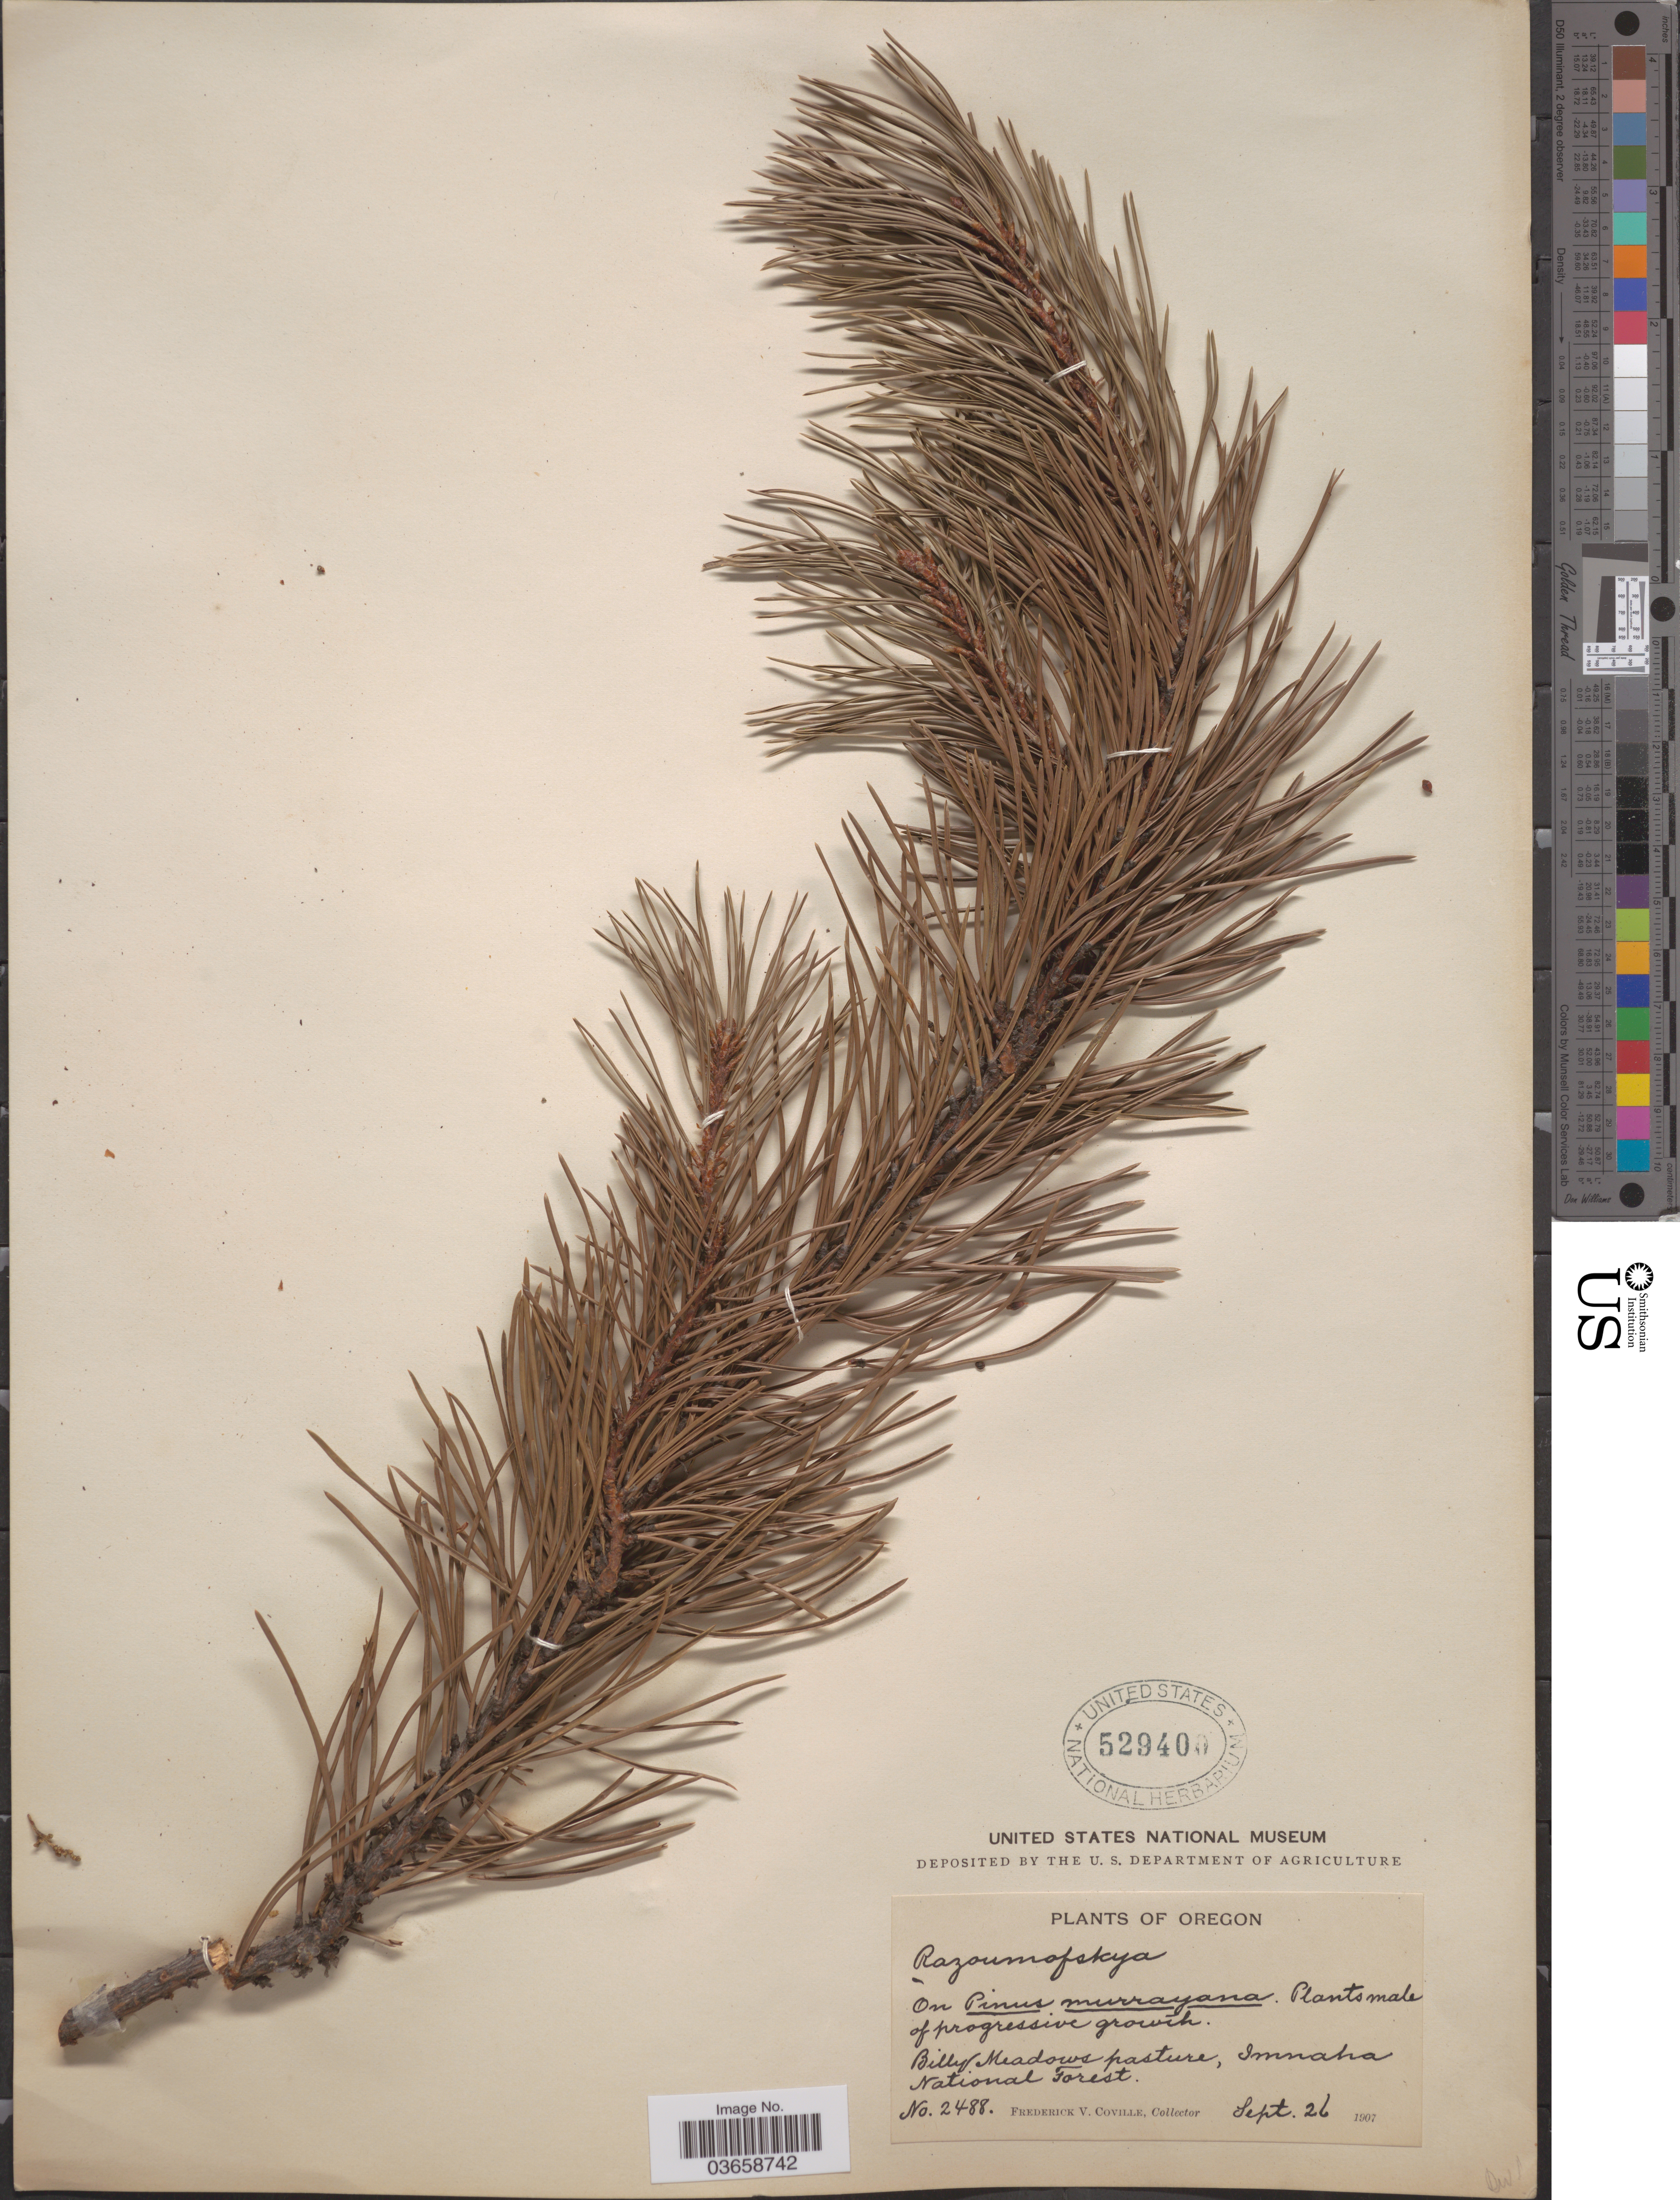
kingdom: Plantae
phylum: Tracheophyta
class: Magnoliopsida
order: Santalales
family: Viscaceae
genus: Arceuthobium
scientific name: Arceuthobium americanum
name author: Nutt. ex A. Gray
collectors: F. V. Coville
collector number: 2488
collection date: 1907-09-26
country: United States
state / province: Oregon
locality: Billy Meadows pasture, Imnaha National Forest.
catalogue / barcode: US 529400